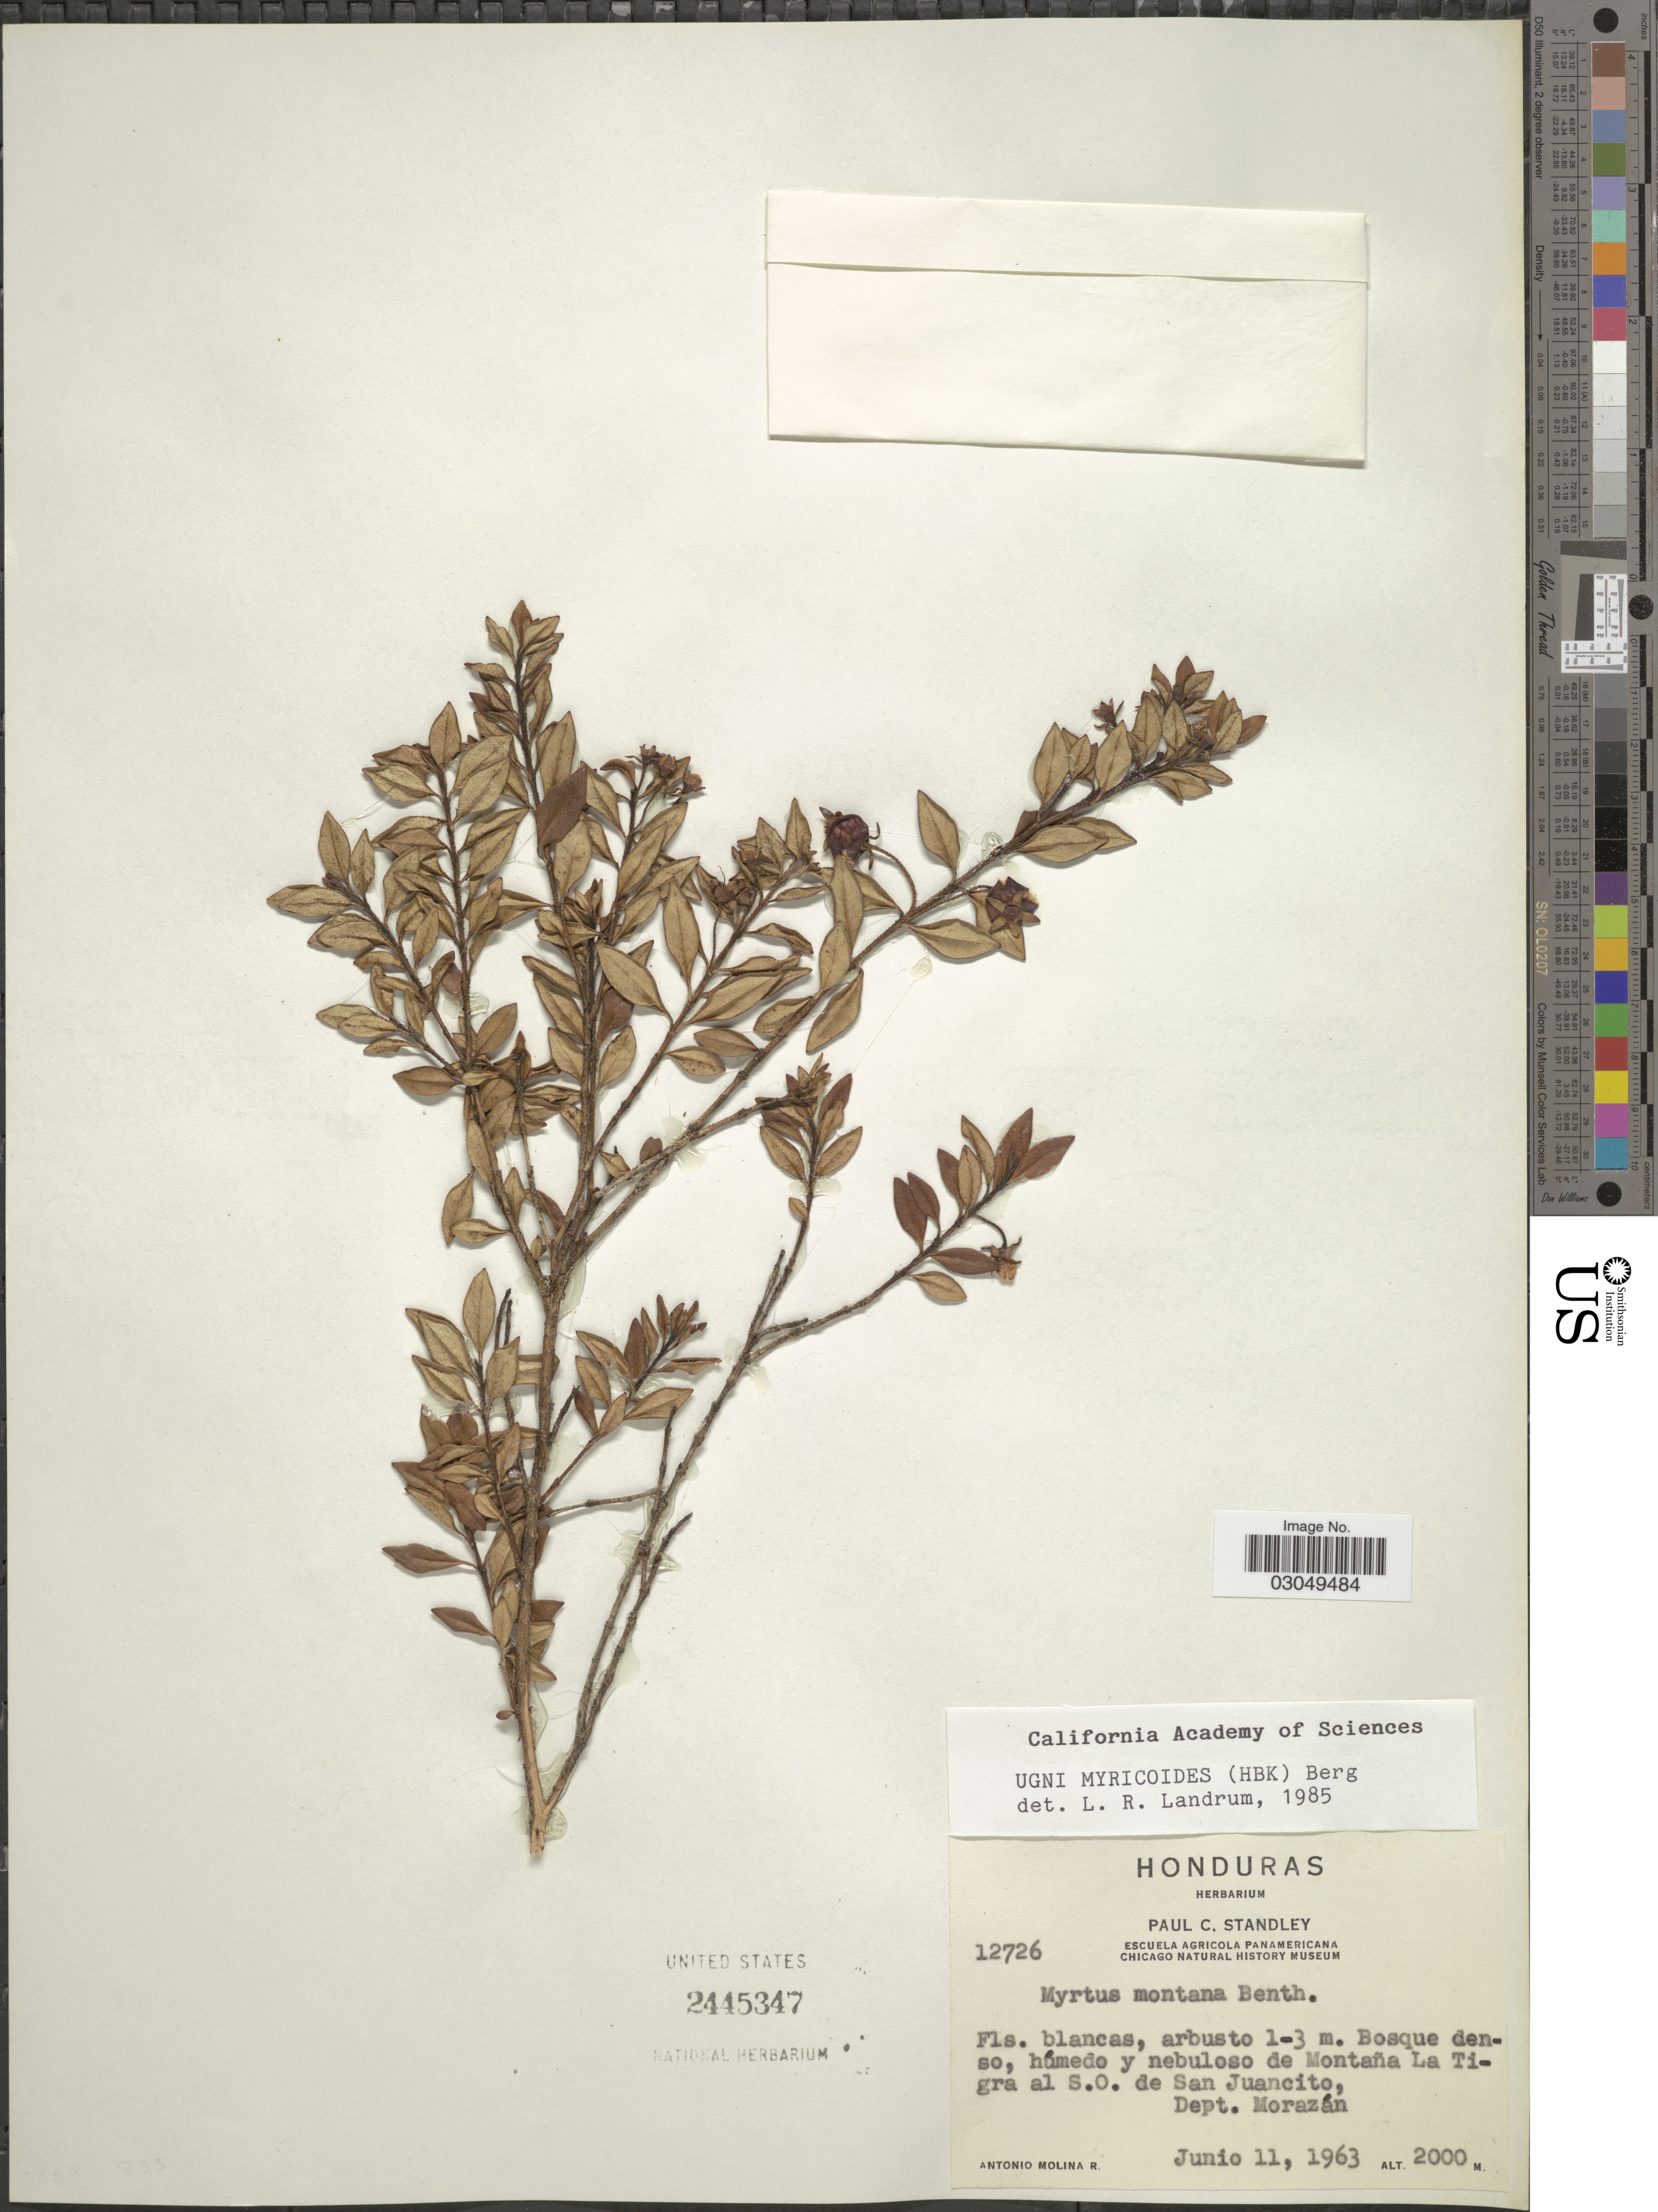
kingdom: Plantae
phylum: Tracheophyta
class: Magnoliopsida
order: Myrtales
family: Myrtaceae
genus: Ugni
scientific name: Ugni myricoides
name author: (Kunth) O. Berg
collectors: A. Molina R.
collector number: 12726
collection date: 1963-06-11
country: Honduras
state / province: Fco. Morazán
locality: Bosque denso, húmedo y nebuloso de Montaña La Tigra al S.O. de San Juancito, Dept. Morazán.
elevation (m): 2000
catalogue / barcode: US 2445347